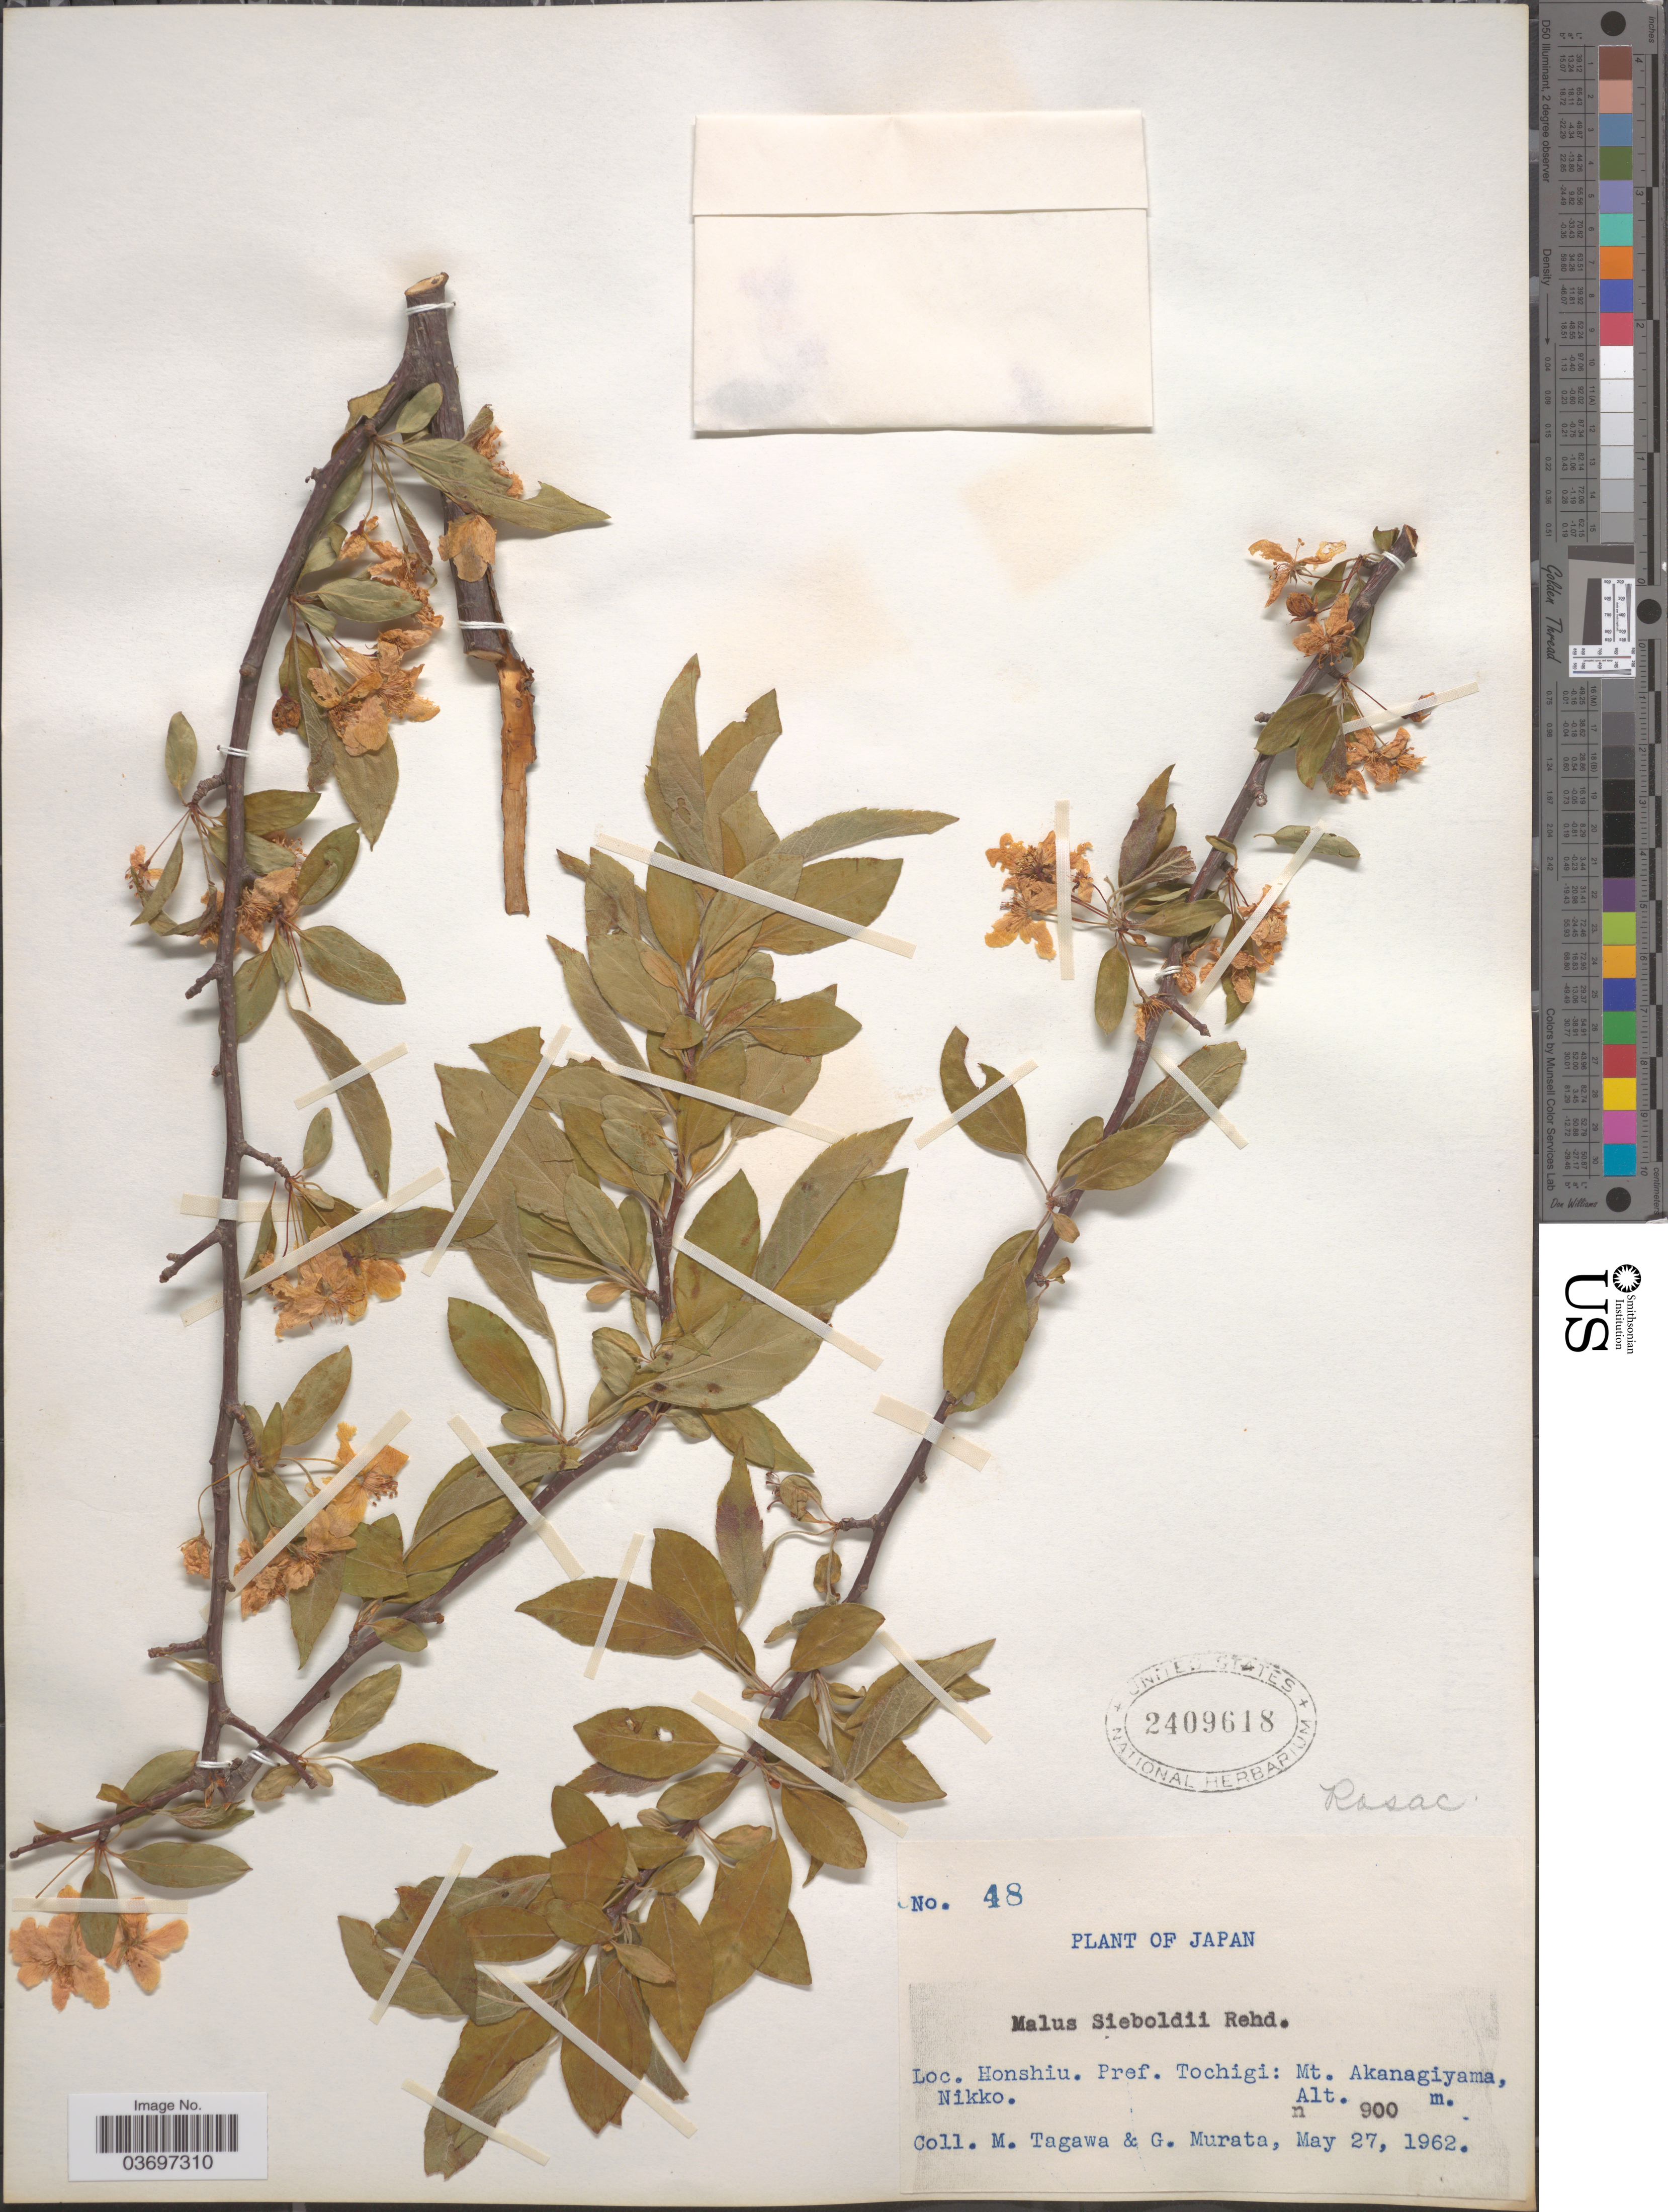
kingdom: Plantae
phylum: Tracheophyta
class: Magnoliopsida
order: Rosales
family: Rosaceae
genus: Malus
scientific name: Malus sieboldii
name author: Rehder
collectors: M. Tagawa & G. Murata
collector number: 48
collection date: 1962-05-27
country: Japan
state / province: Totigi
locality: Honshiu. Pref. Tochigi: Mt. Akanagiyama, Nikko.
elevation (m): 900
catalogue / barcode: US 2409618